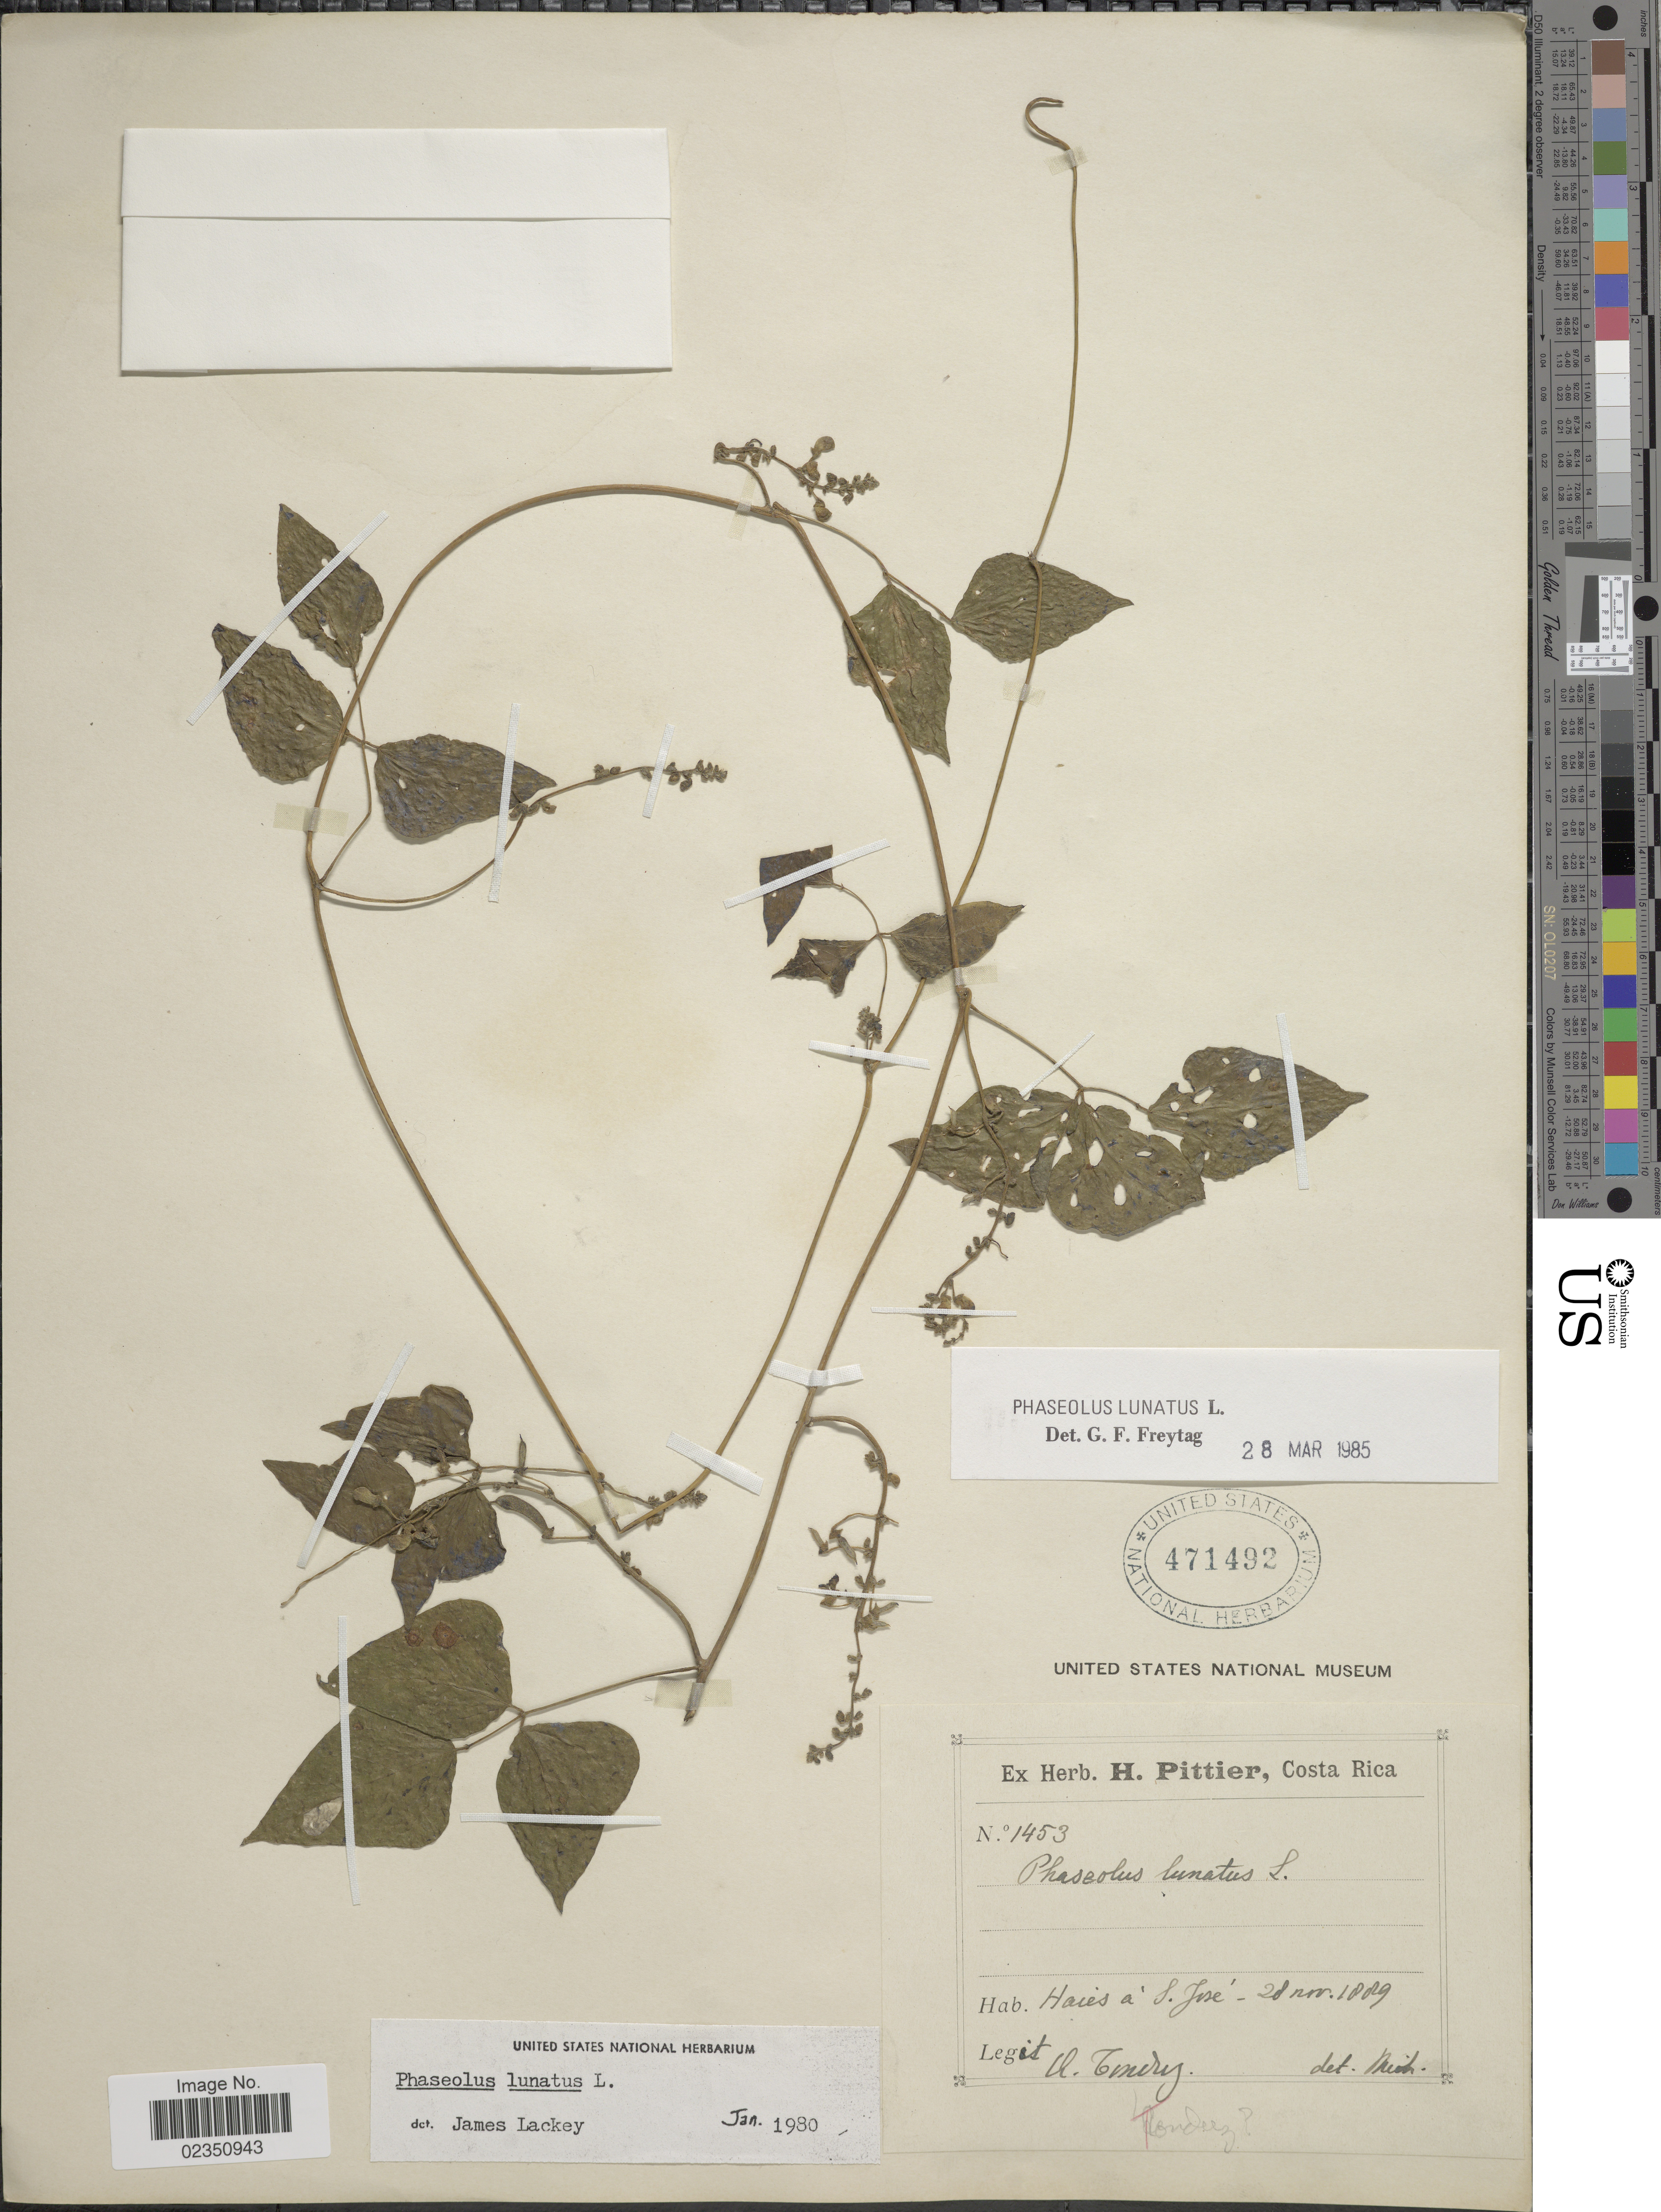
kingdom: Plantae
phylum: Tracheophyta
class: Magnoliopsida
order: Fabales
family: Fabaceae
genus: Phaseolus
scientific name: Phaseolus lunatus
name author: L.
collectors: A. Tonduz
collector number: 1453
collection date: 1889-11-28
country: Costa Rica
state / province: San José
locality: Haies á S. José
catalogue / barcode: US 471492